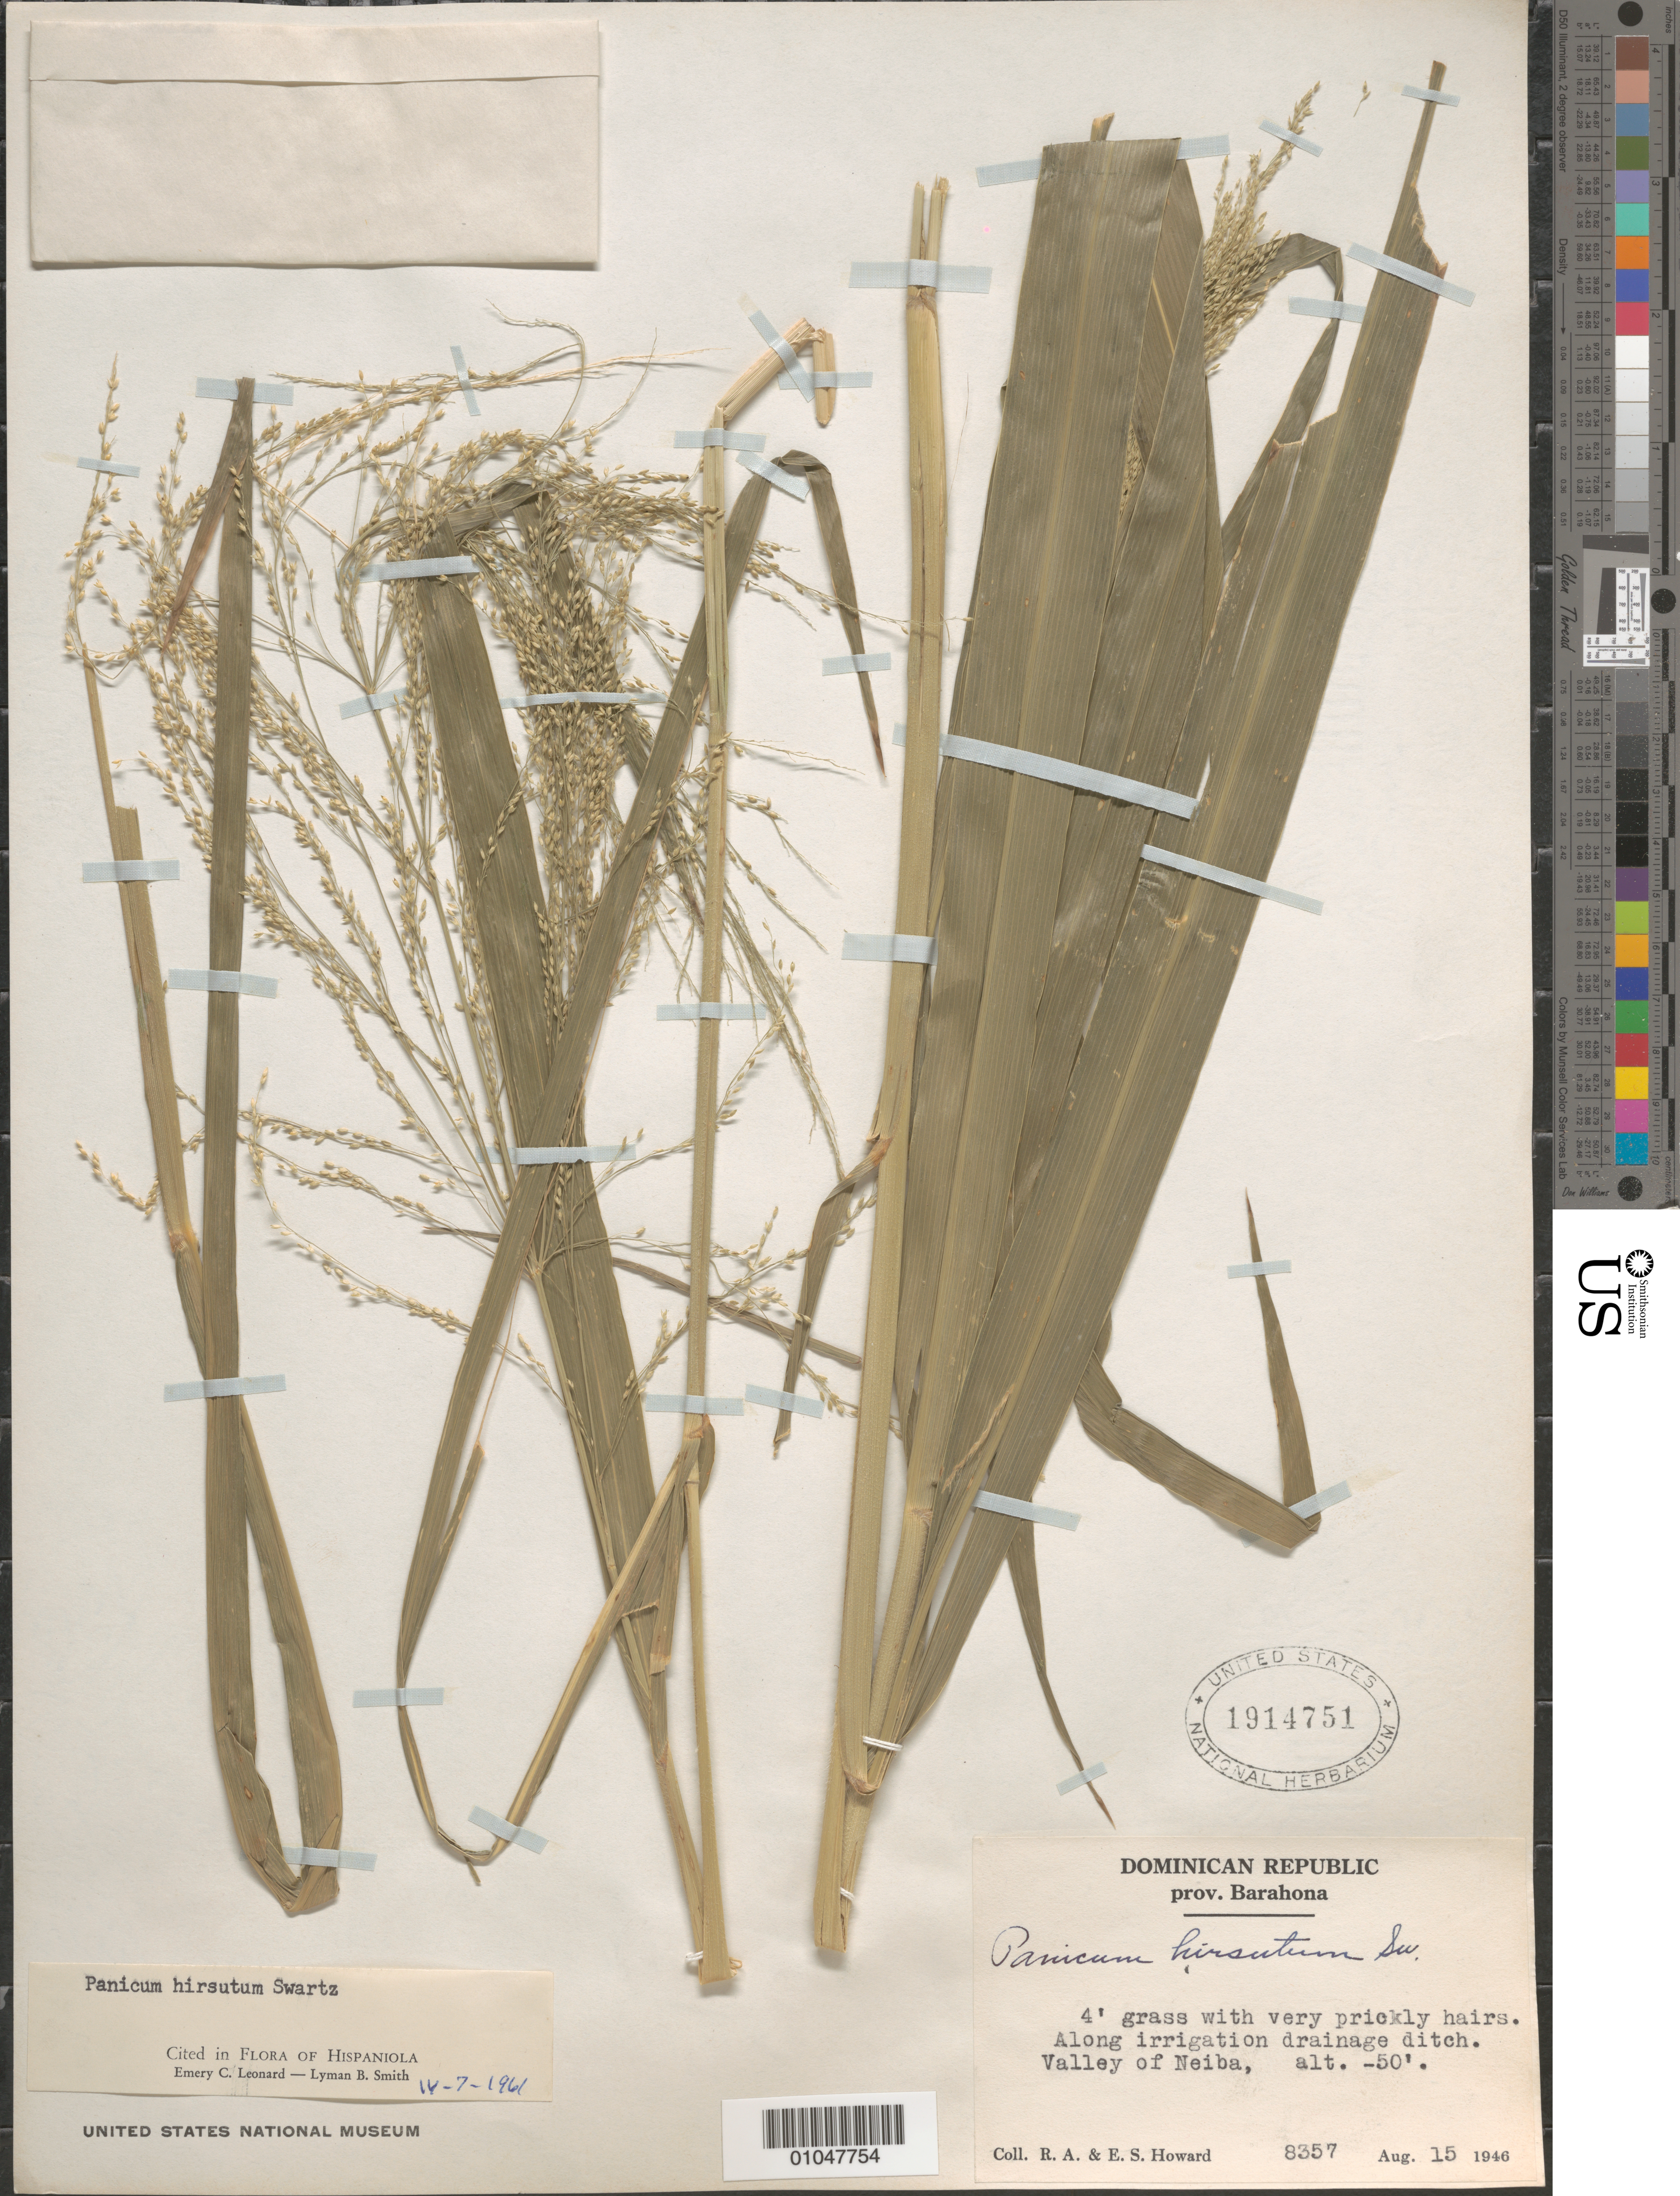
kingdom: Plantae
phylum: Tracheophyta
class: Liliopsida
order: Poales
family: Poaceae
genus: Panicum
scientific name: Panicum hirsutum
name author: Sw.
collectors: R. A. Howard & E. S. Howard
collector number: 8357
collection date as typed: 15 Aug 1946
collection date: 1946-08-15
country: Dominican Republic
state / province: Barahona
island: Hispaniola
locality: Valley of Nieba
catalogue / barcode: US 1914751